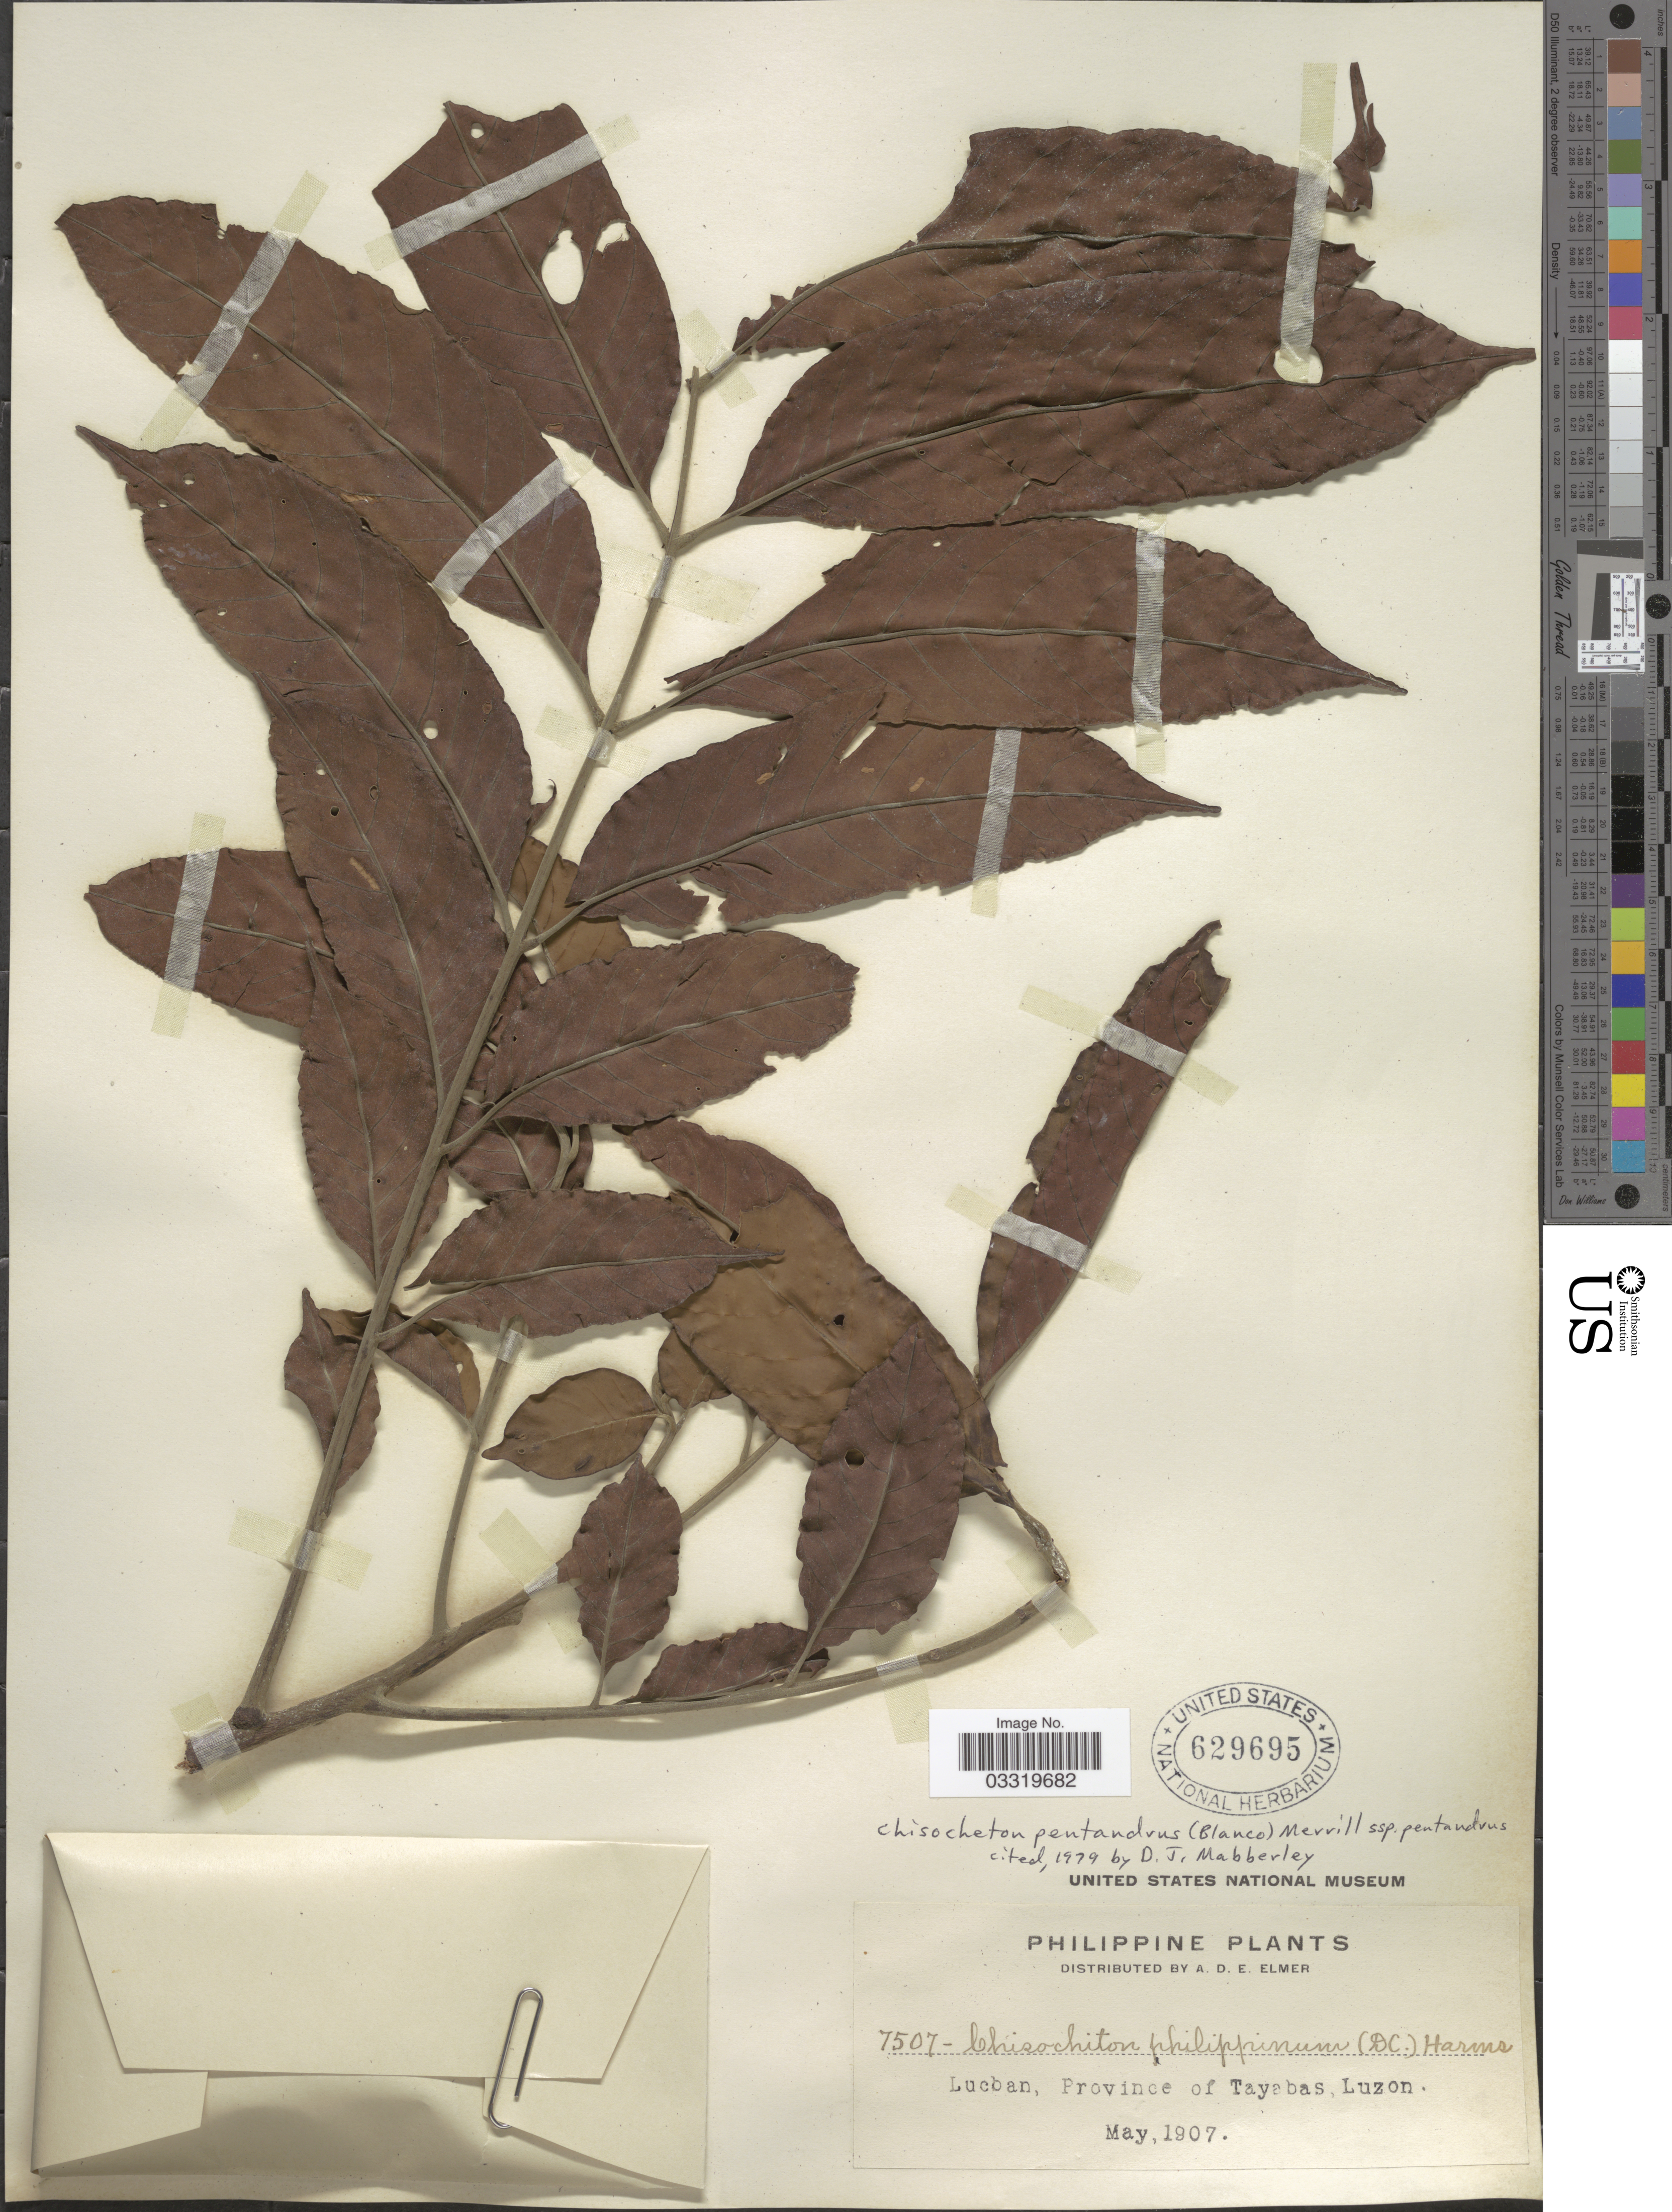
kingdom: Plantae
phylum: Tracheophyta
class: Magnoliopsida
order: Sapindales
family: Meliaceae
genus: Chisocheton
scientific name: Chisocheton pentandrus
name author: (Blanco) Merr.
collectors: A. D. E. Elmer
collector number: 7507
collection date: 1907-05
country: Philippines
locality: Lucban, Province of Tayabas, Luzon.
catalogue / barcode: US 629695